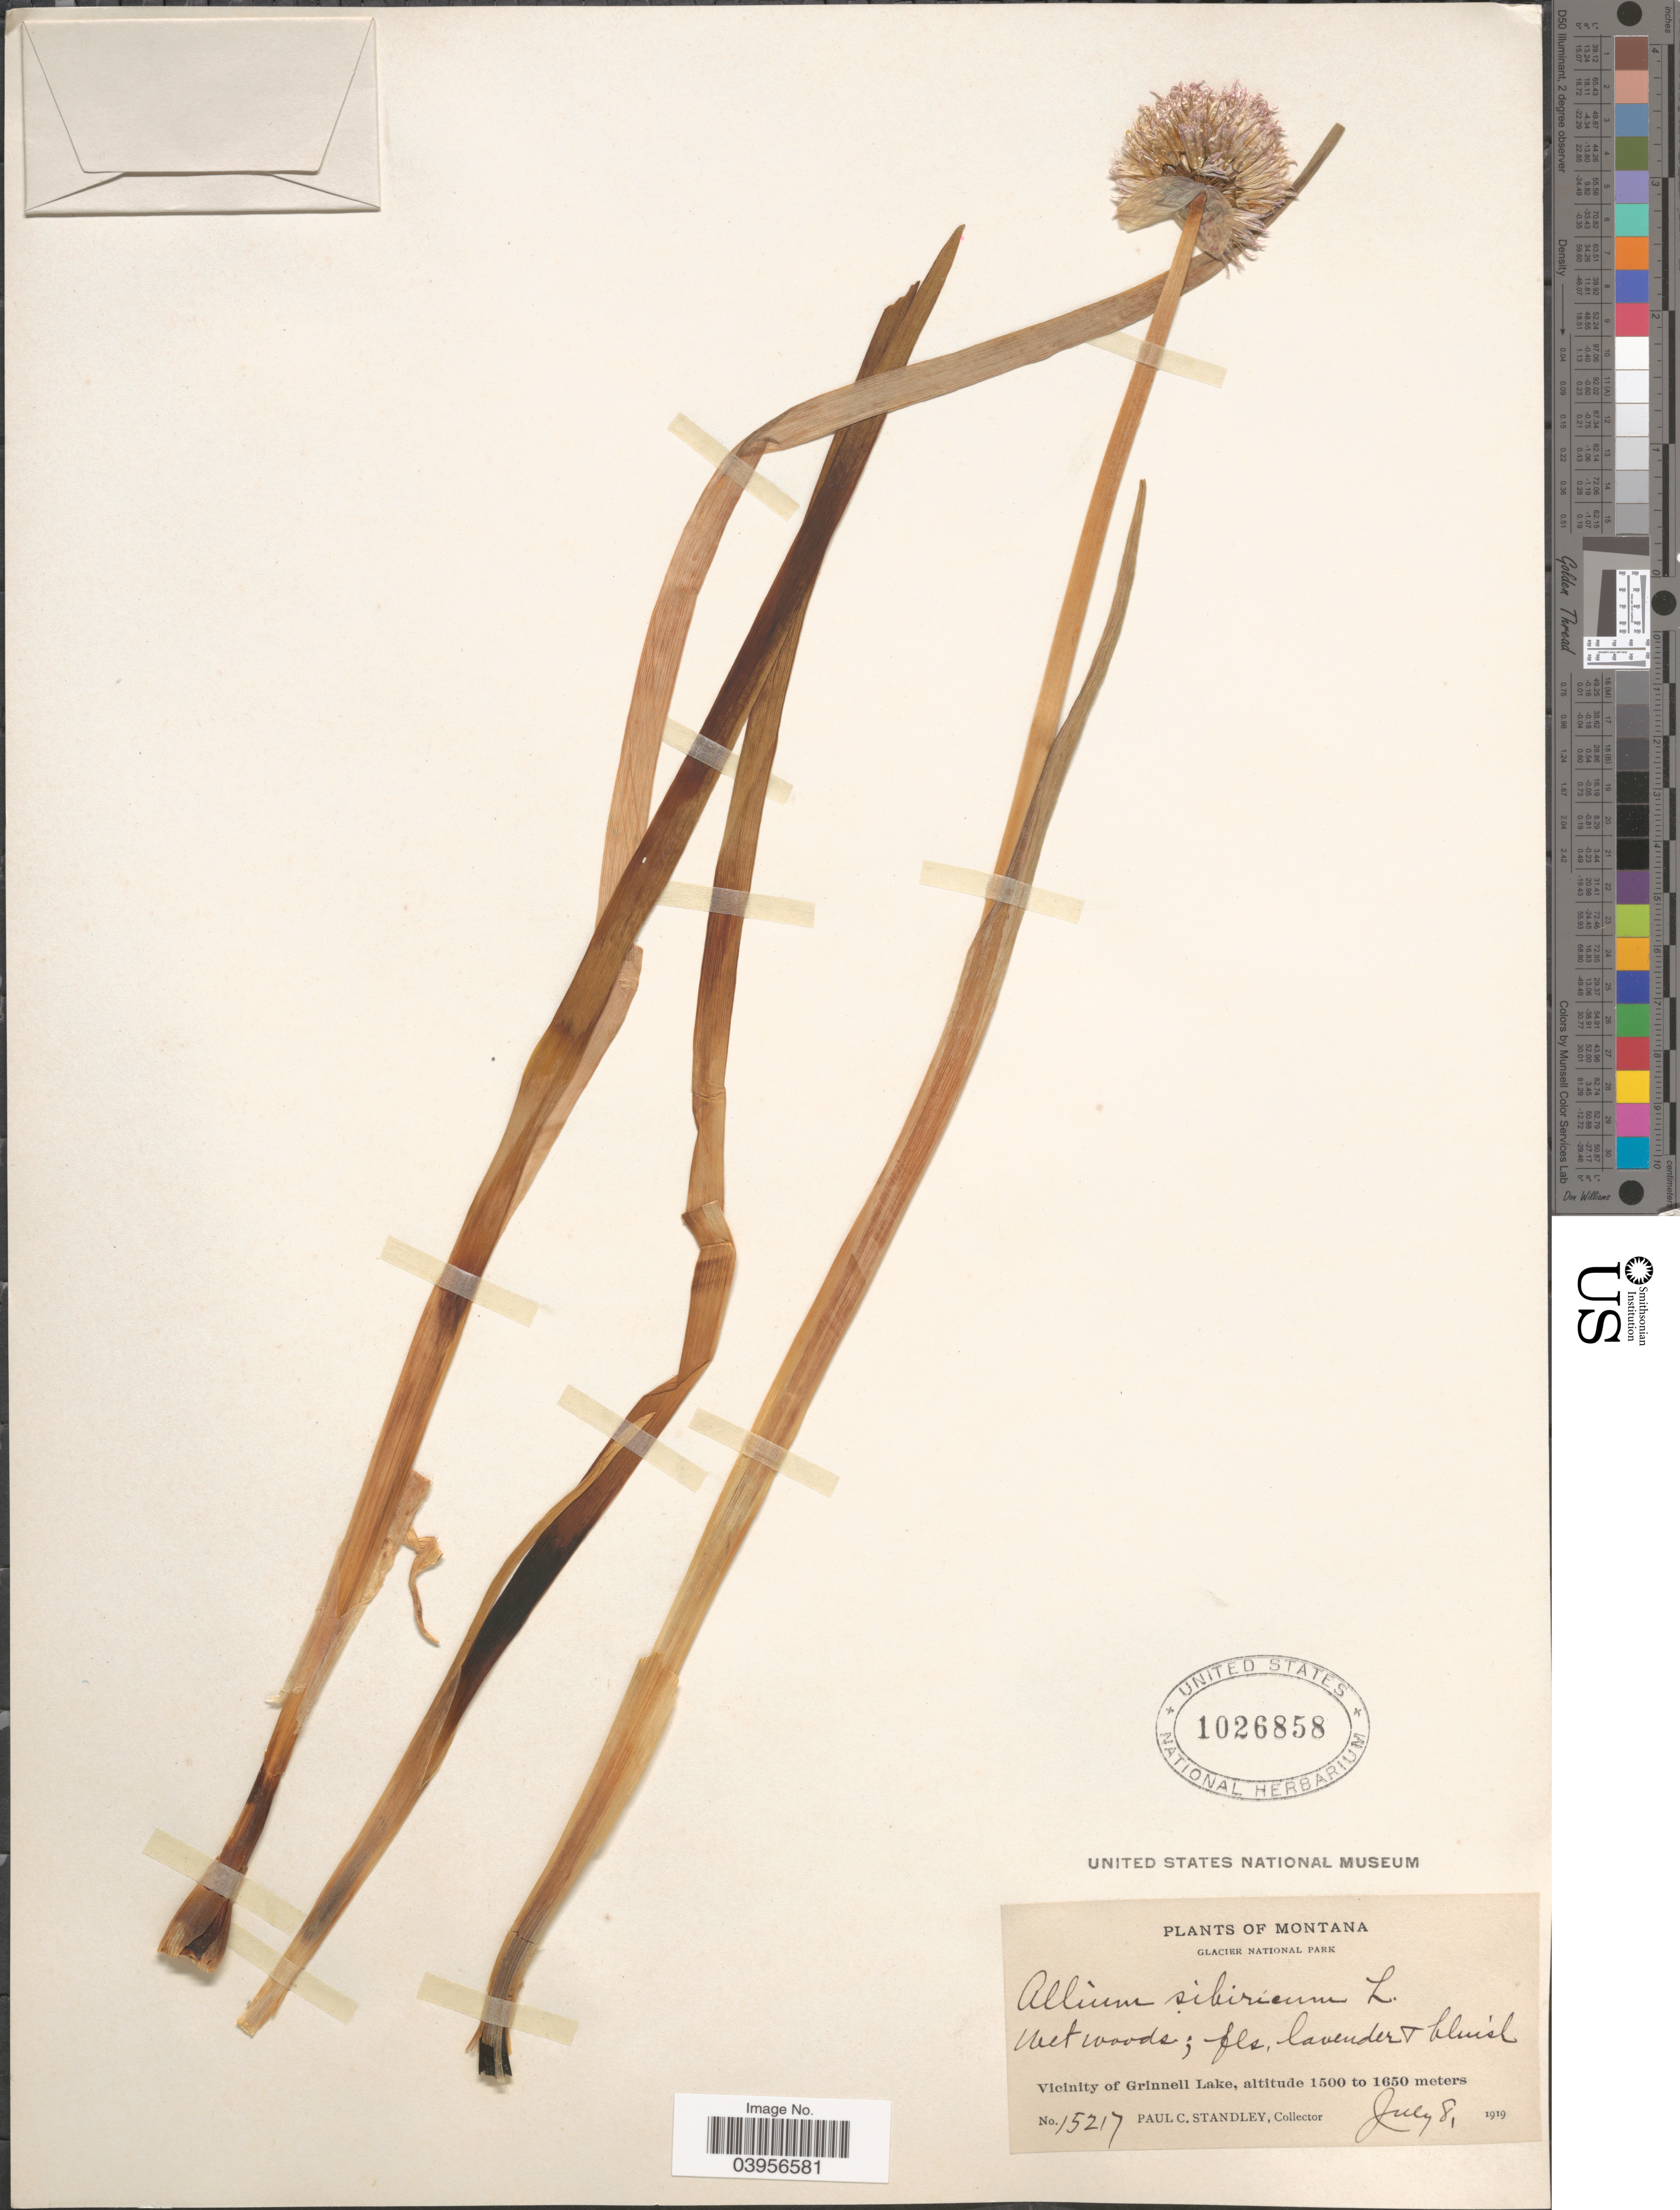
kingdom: Plantae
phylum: Tracheophyta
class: Liliopsida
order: Asparagales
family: Amaryllidaceae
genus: Allium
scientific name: Allium schoenoprasum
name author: L.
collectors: P. C. Standley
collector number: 15217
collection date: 1919-07-08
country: United States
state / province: Montana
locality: Glacier National Park. Vicinity of Grinnell Lake.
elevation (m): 1500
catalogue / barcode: US 1026858